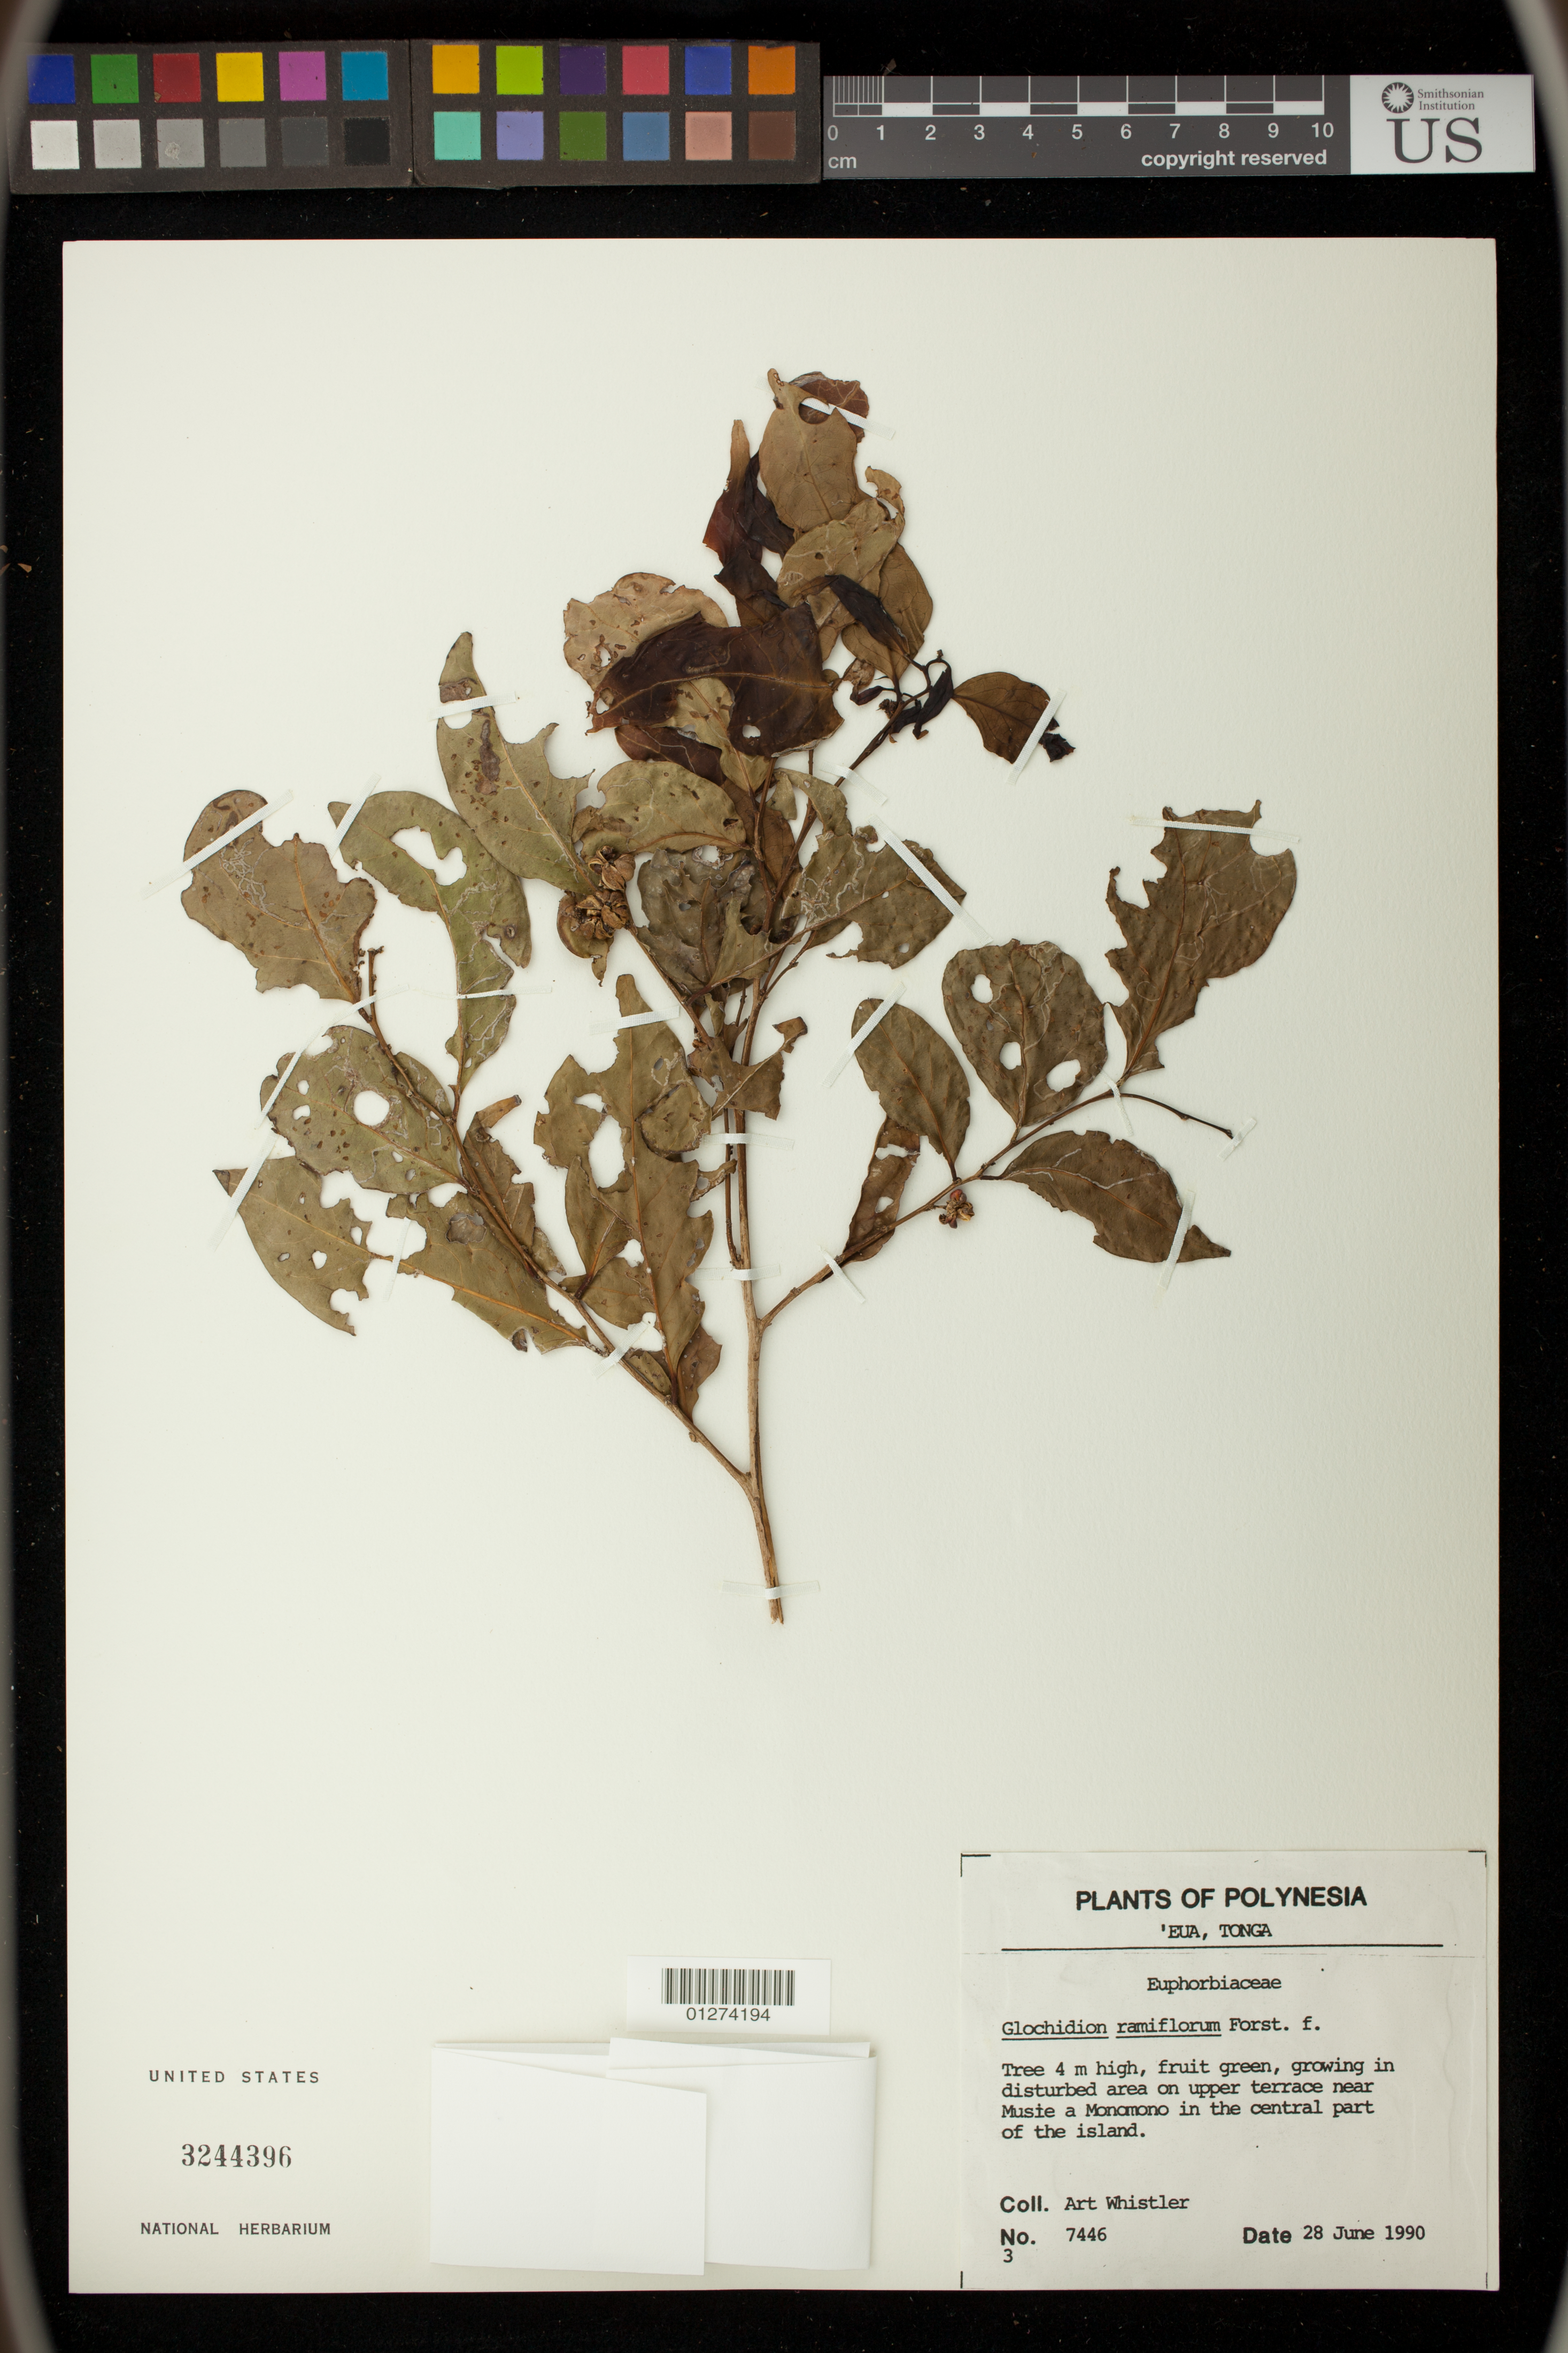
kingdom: Plantae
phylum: Tracheophyta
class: Magnoliopsida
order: Malpighiales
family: Phyllanthaceae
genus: Glochidion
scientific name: Glochidion ramiflorum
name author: J.R. Forst. & G. Forst.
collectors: A. Whistler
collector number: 7446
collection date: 1990-06-28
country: Tonga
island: Eua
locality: Near Musie a Monomono in the central part of the island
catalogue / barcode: US 3244396